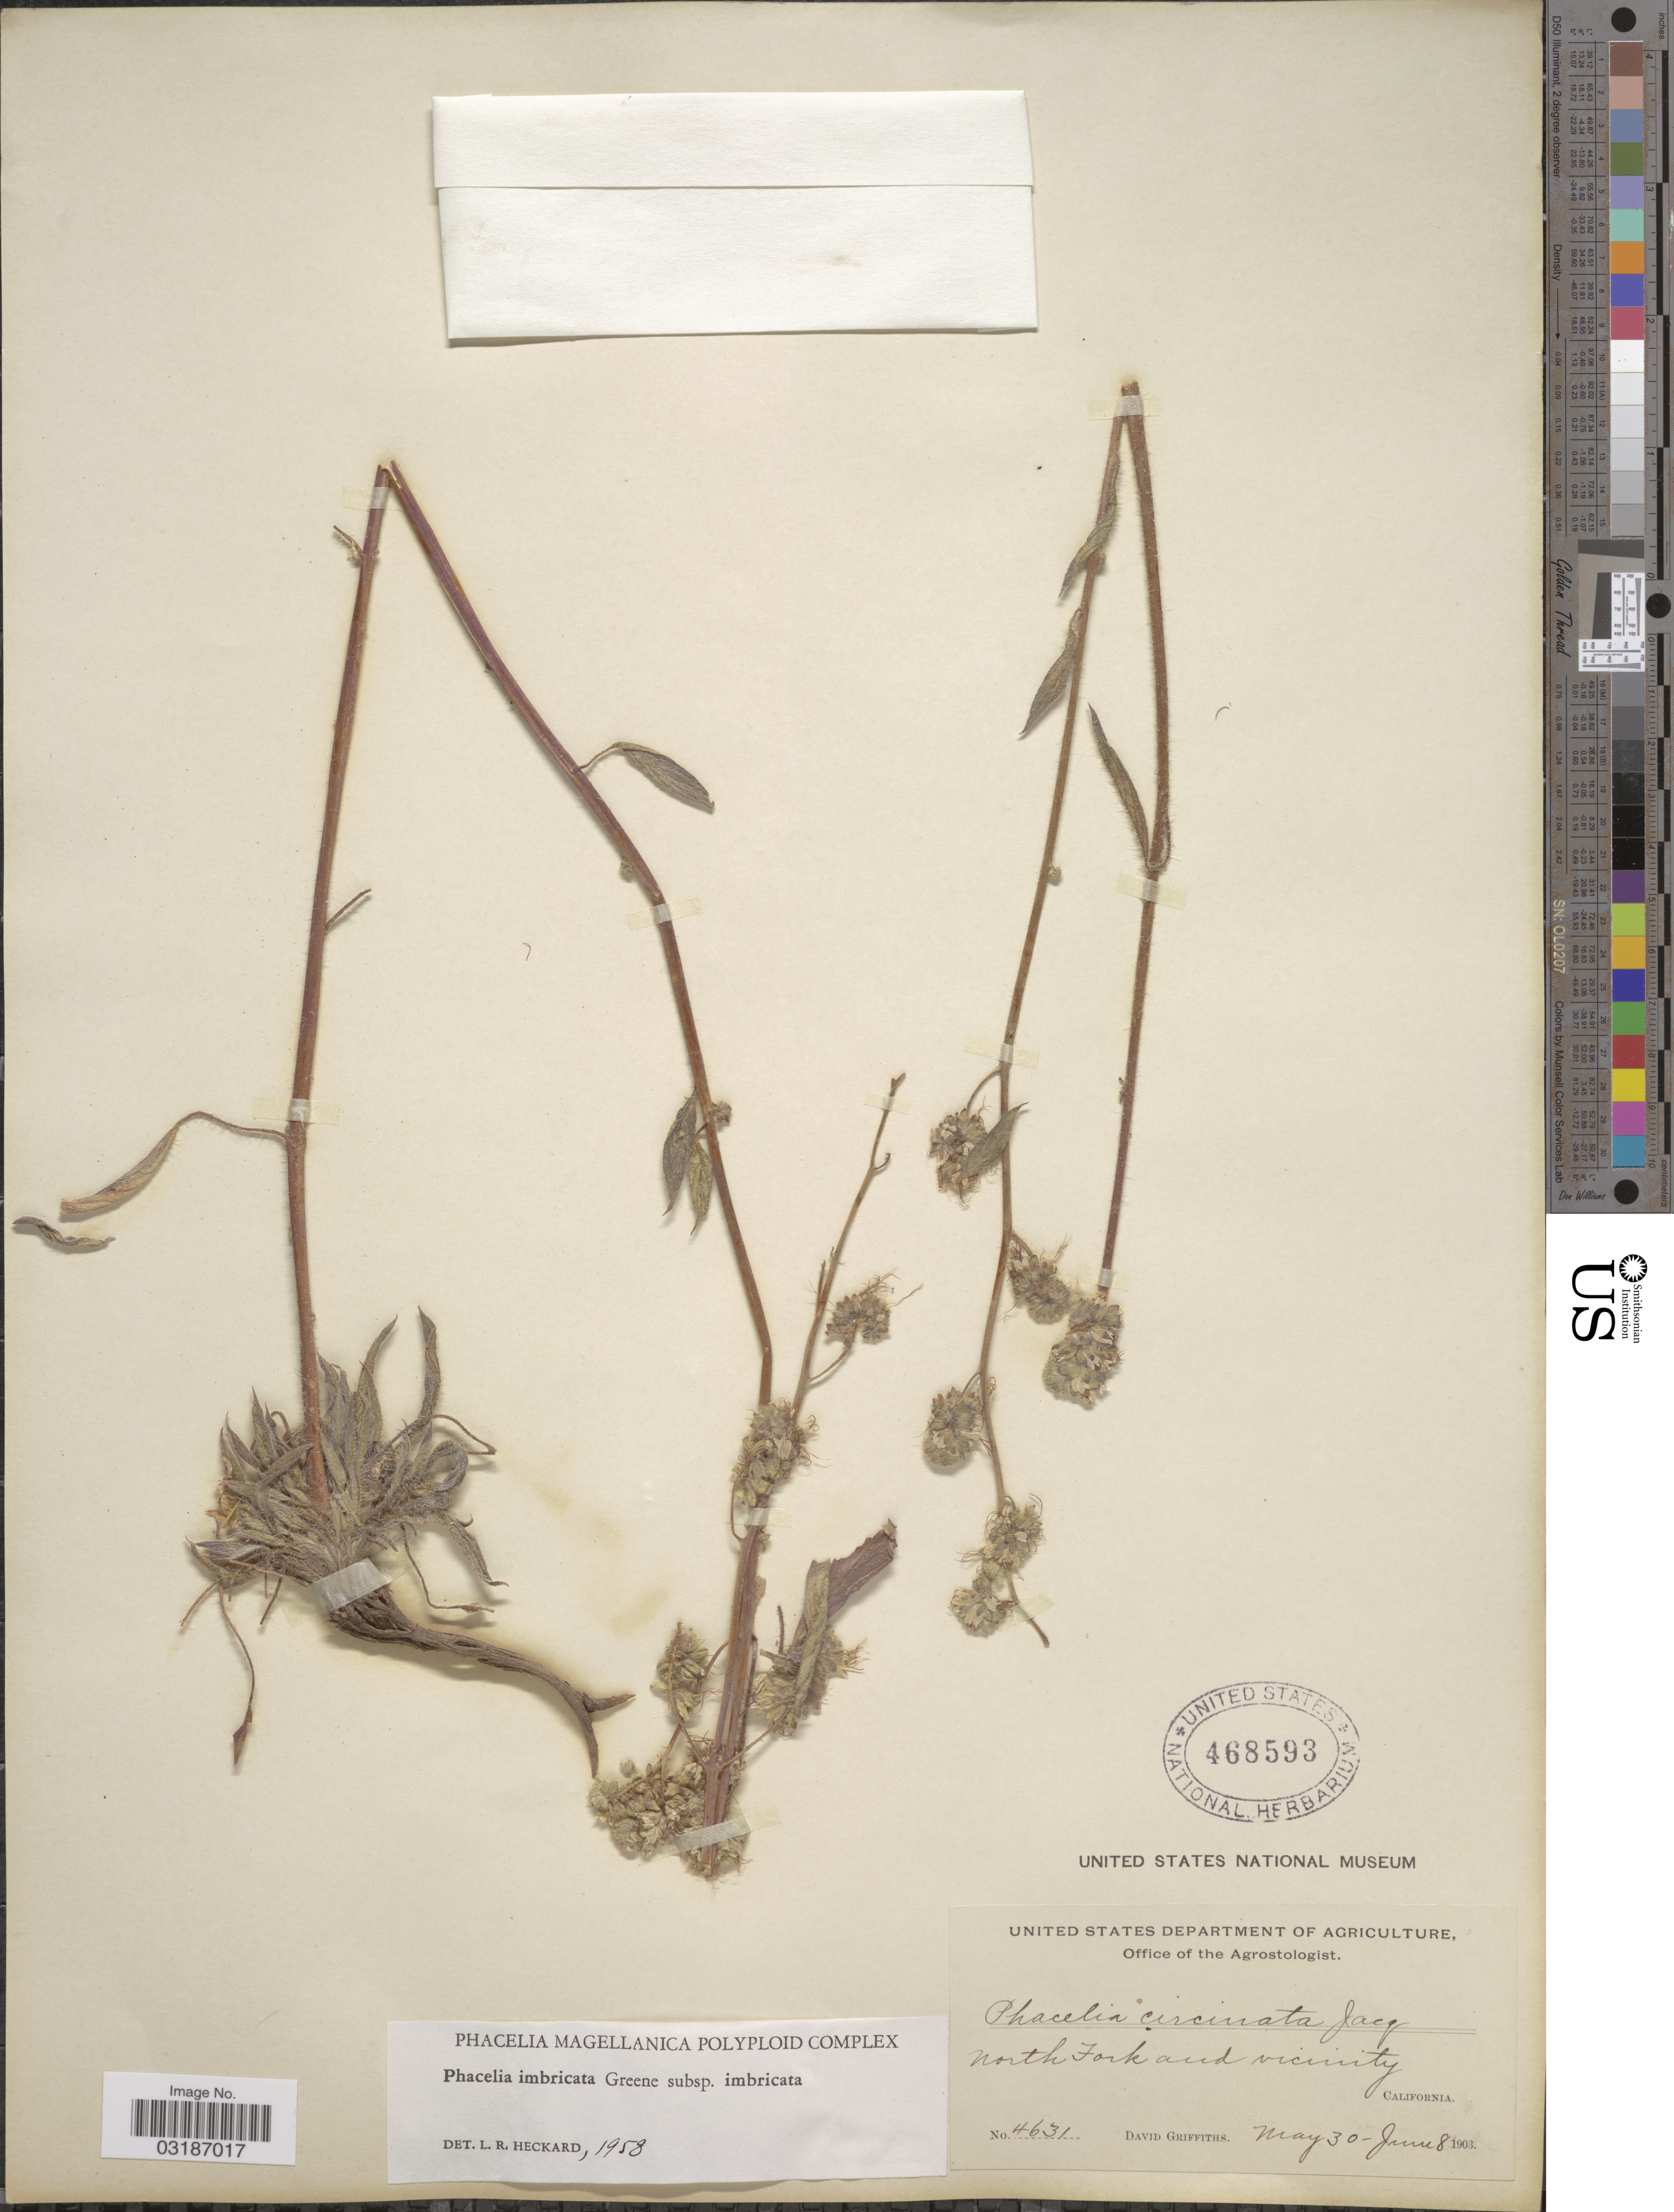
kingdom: Plantae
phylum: Tracheophyta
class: Magnoliopsida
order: Boraginales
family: Hydrophyllaceae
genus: Phacelia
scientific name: Phacelia imbricata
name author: Greene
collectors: D. Griffiths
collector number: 4631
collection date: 1903-05-30/1903-06-08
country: United States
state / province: California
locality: North Fork and vicinity.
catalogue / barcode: US 468593